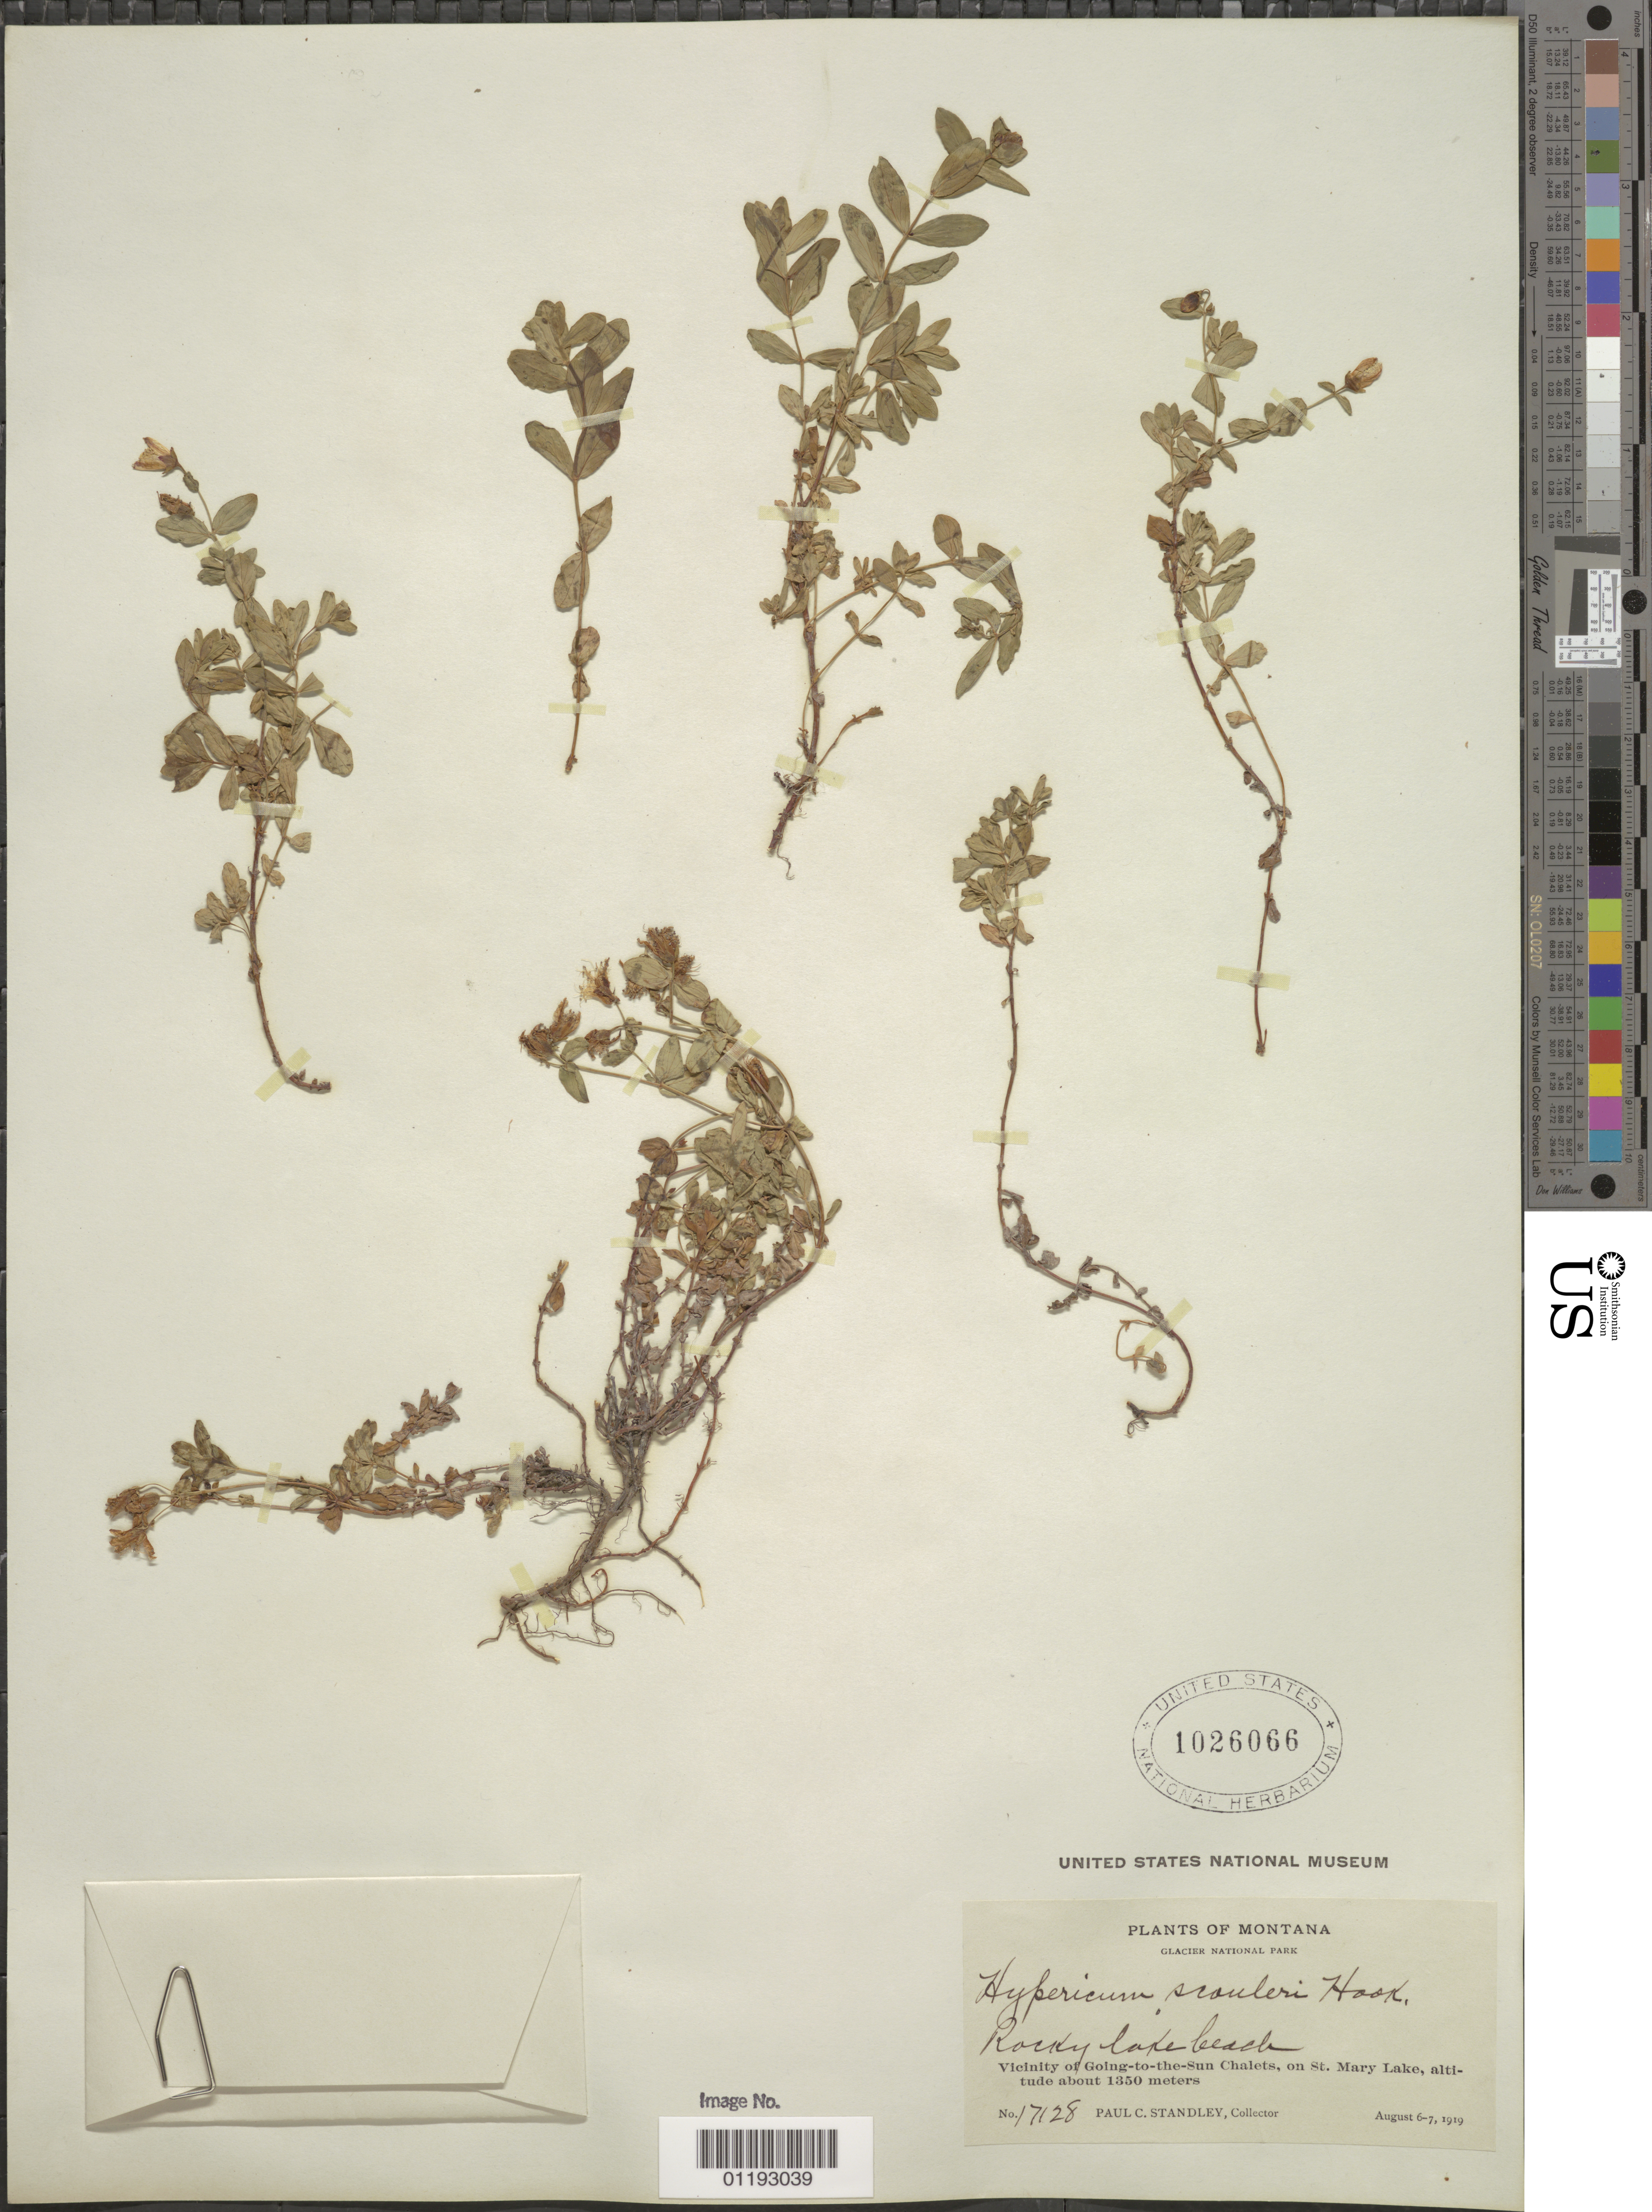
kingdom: Plantae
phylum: Tracheophyta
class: Magnoliopsida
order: Malpighiales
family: Hypericaceae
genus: Hypericum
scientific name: Hypericum scouleri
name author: Hook.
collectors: P. C. Standley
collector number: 17128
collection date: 1919-08-06,1919-08-07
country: United States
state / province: Montana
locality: Vicinity of Going- to- the- Sun Chalets, on St. Mary Lake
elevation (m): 1350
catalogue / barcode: US 1026066